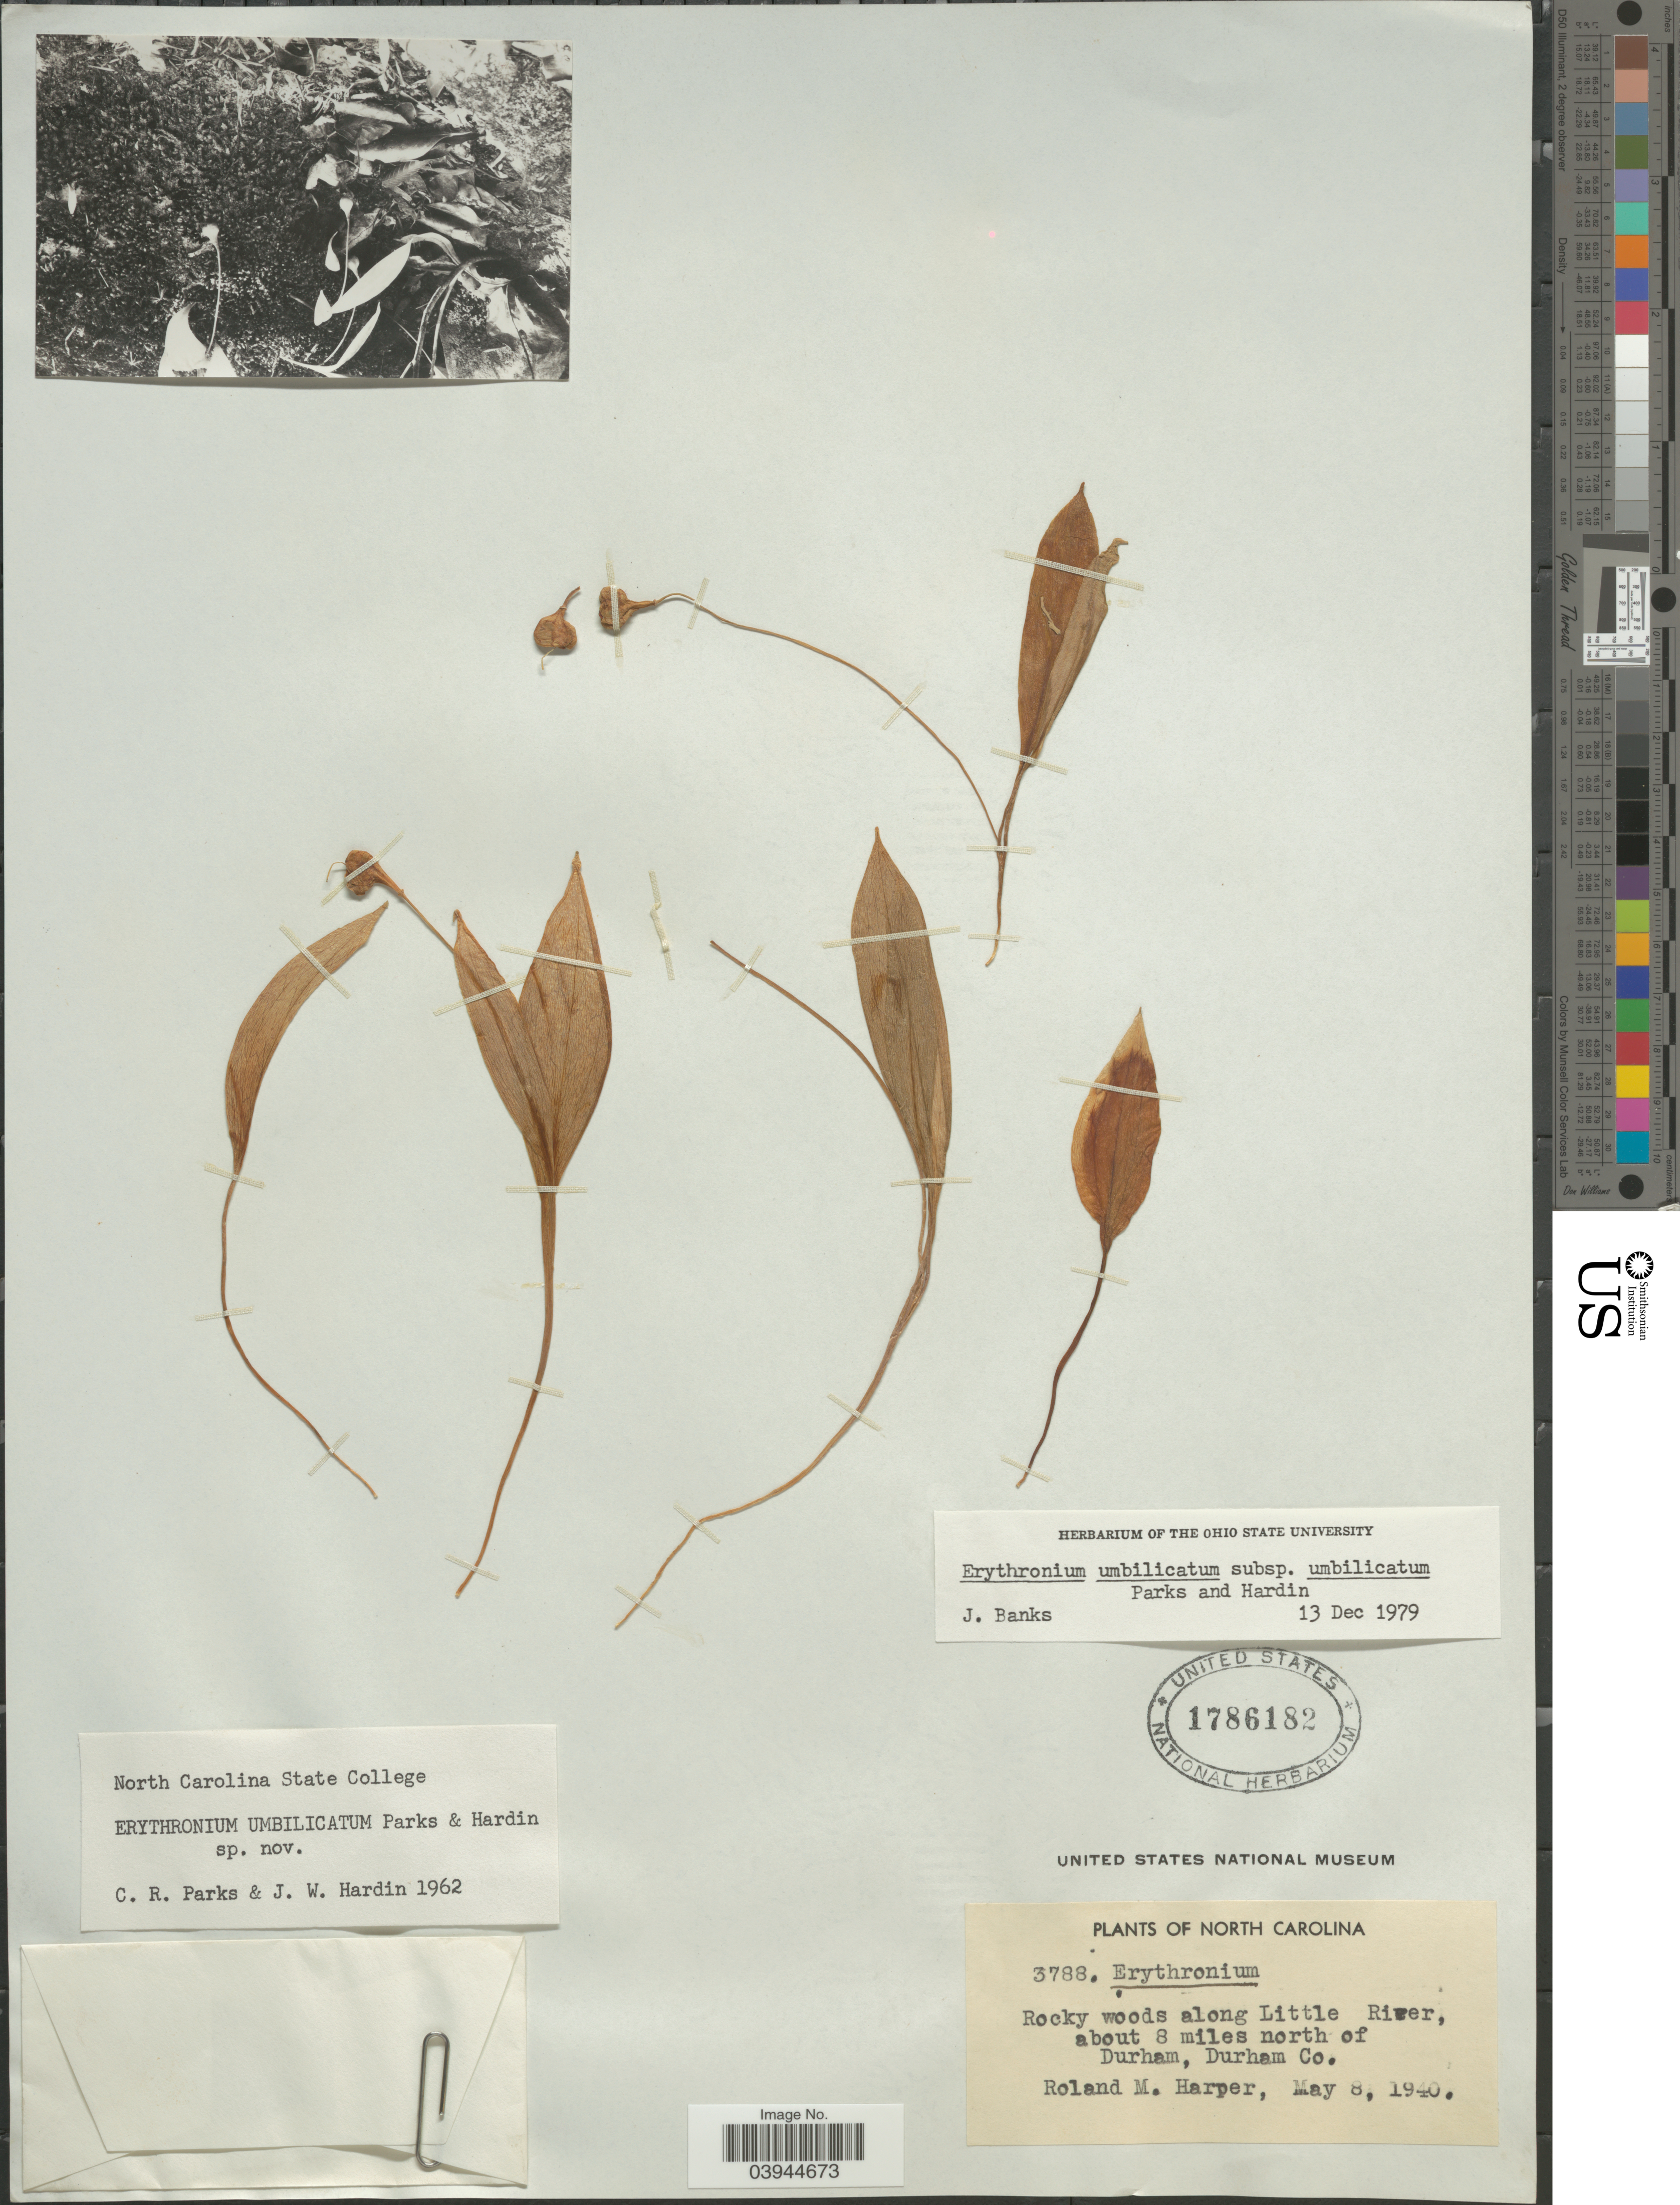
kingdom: Plantae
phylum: Tracheophyta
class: Liliopsida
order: Liliales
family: Liliaceae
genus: Erythronium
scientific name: Erythronium umbilicatum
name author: C.R. Parks & Hardin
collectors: R. M. Harper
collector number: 3788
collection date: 1940-05-08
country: United States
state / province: North Carolina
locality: Rocky woods along Little River, about 8 miles north of Durham, Durham Co.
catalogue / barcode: US 1786182